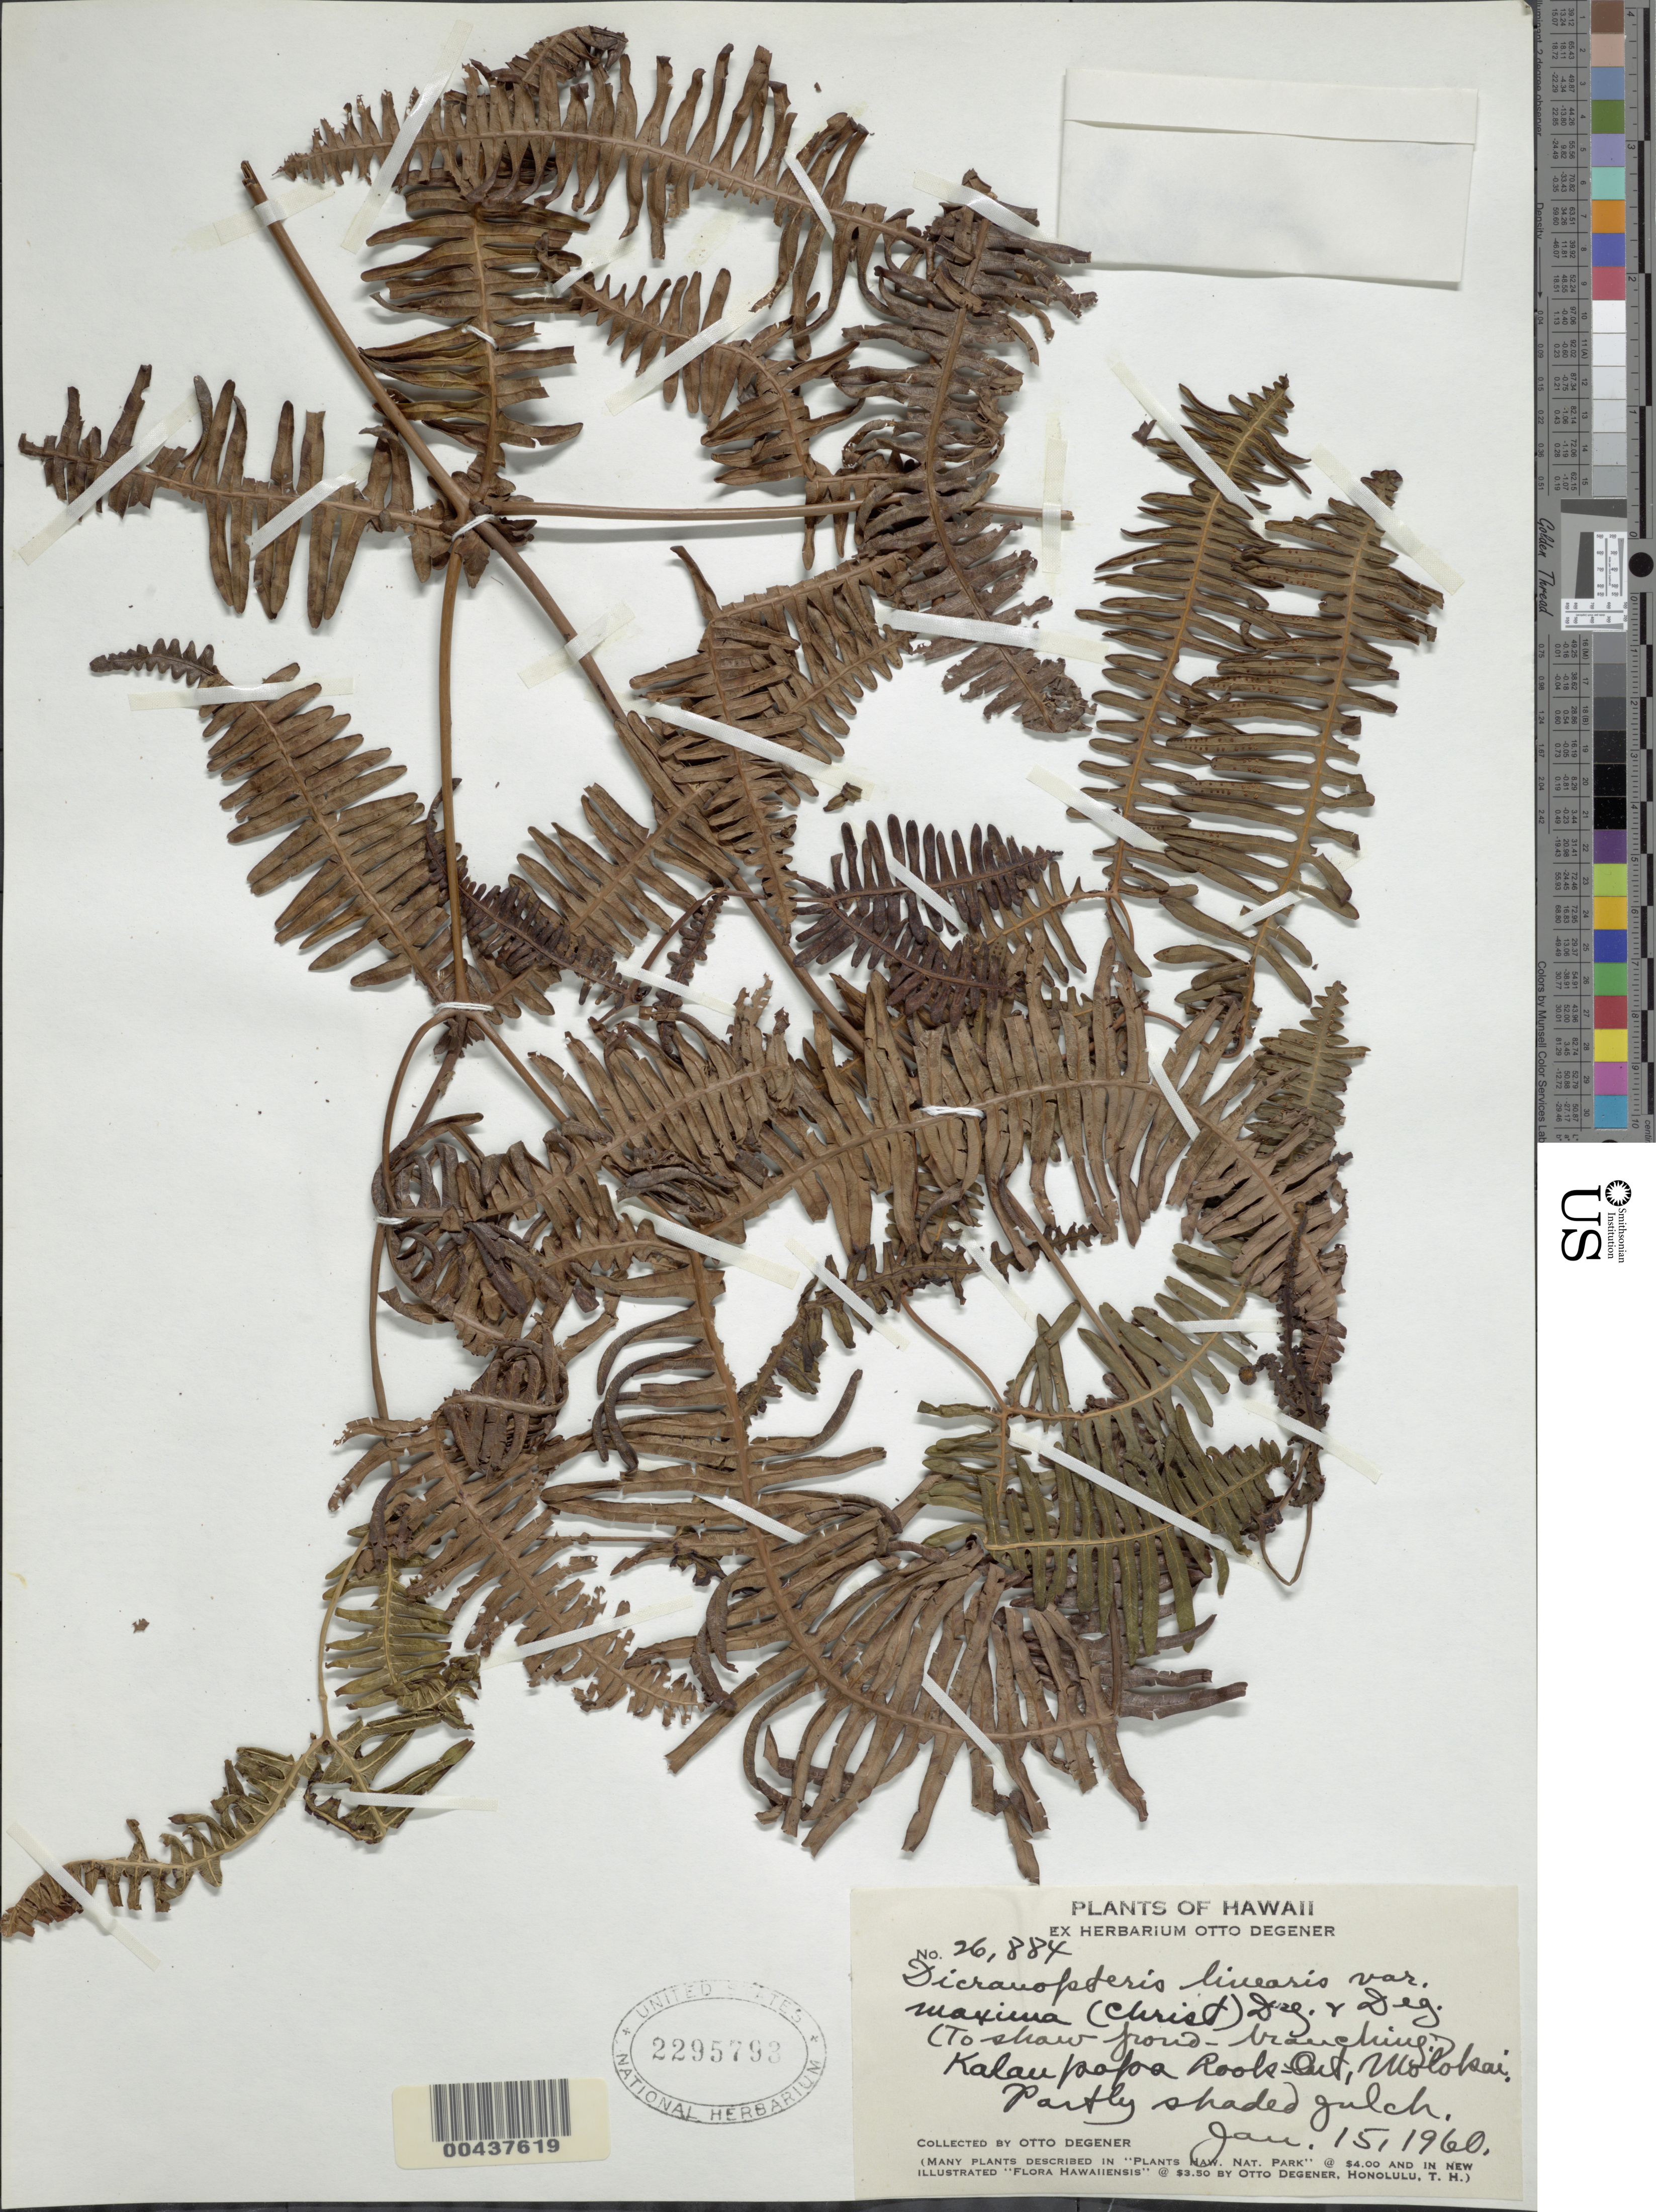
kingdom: Plantae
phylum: Tracheophyta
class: Polypodiopsida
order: Gleicheniales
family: Gleicheniaceae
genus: Dicranopteris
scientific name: Dicranopteris linearis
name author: (Burm. f.) Underw.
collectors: O. Degener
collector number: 26884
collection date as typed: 15 Jan 1960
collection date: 1960-01-15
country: United States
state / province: Hawaii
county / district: Maui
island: Moloka'i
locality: Kalaupapa Pook-Out, Molokai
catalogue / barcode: US 229793